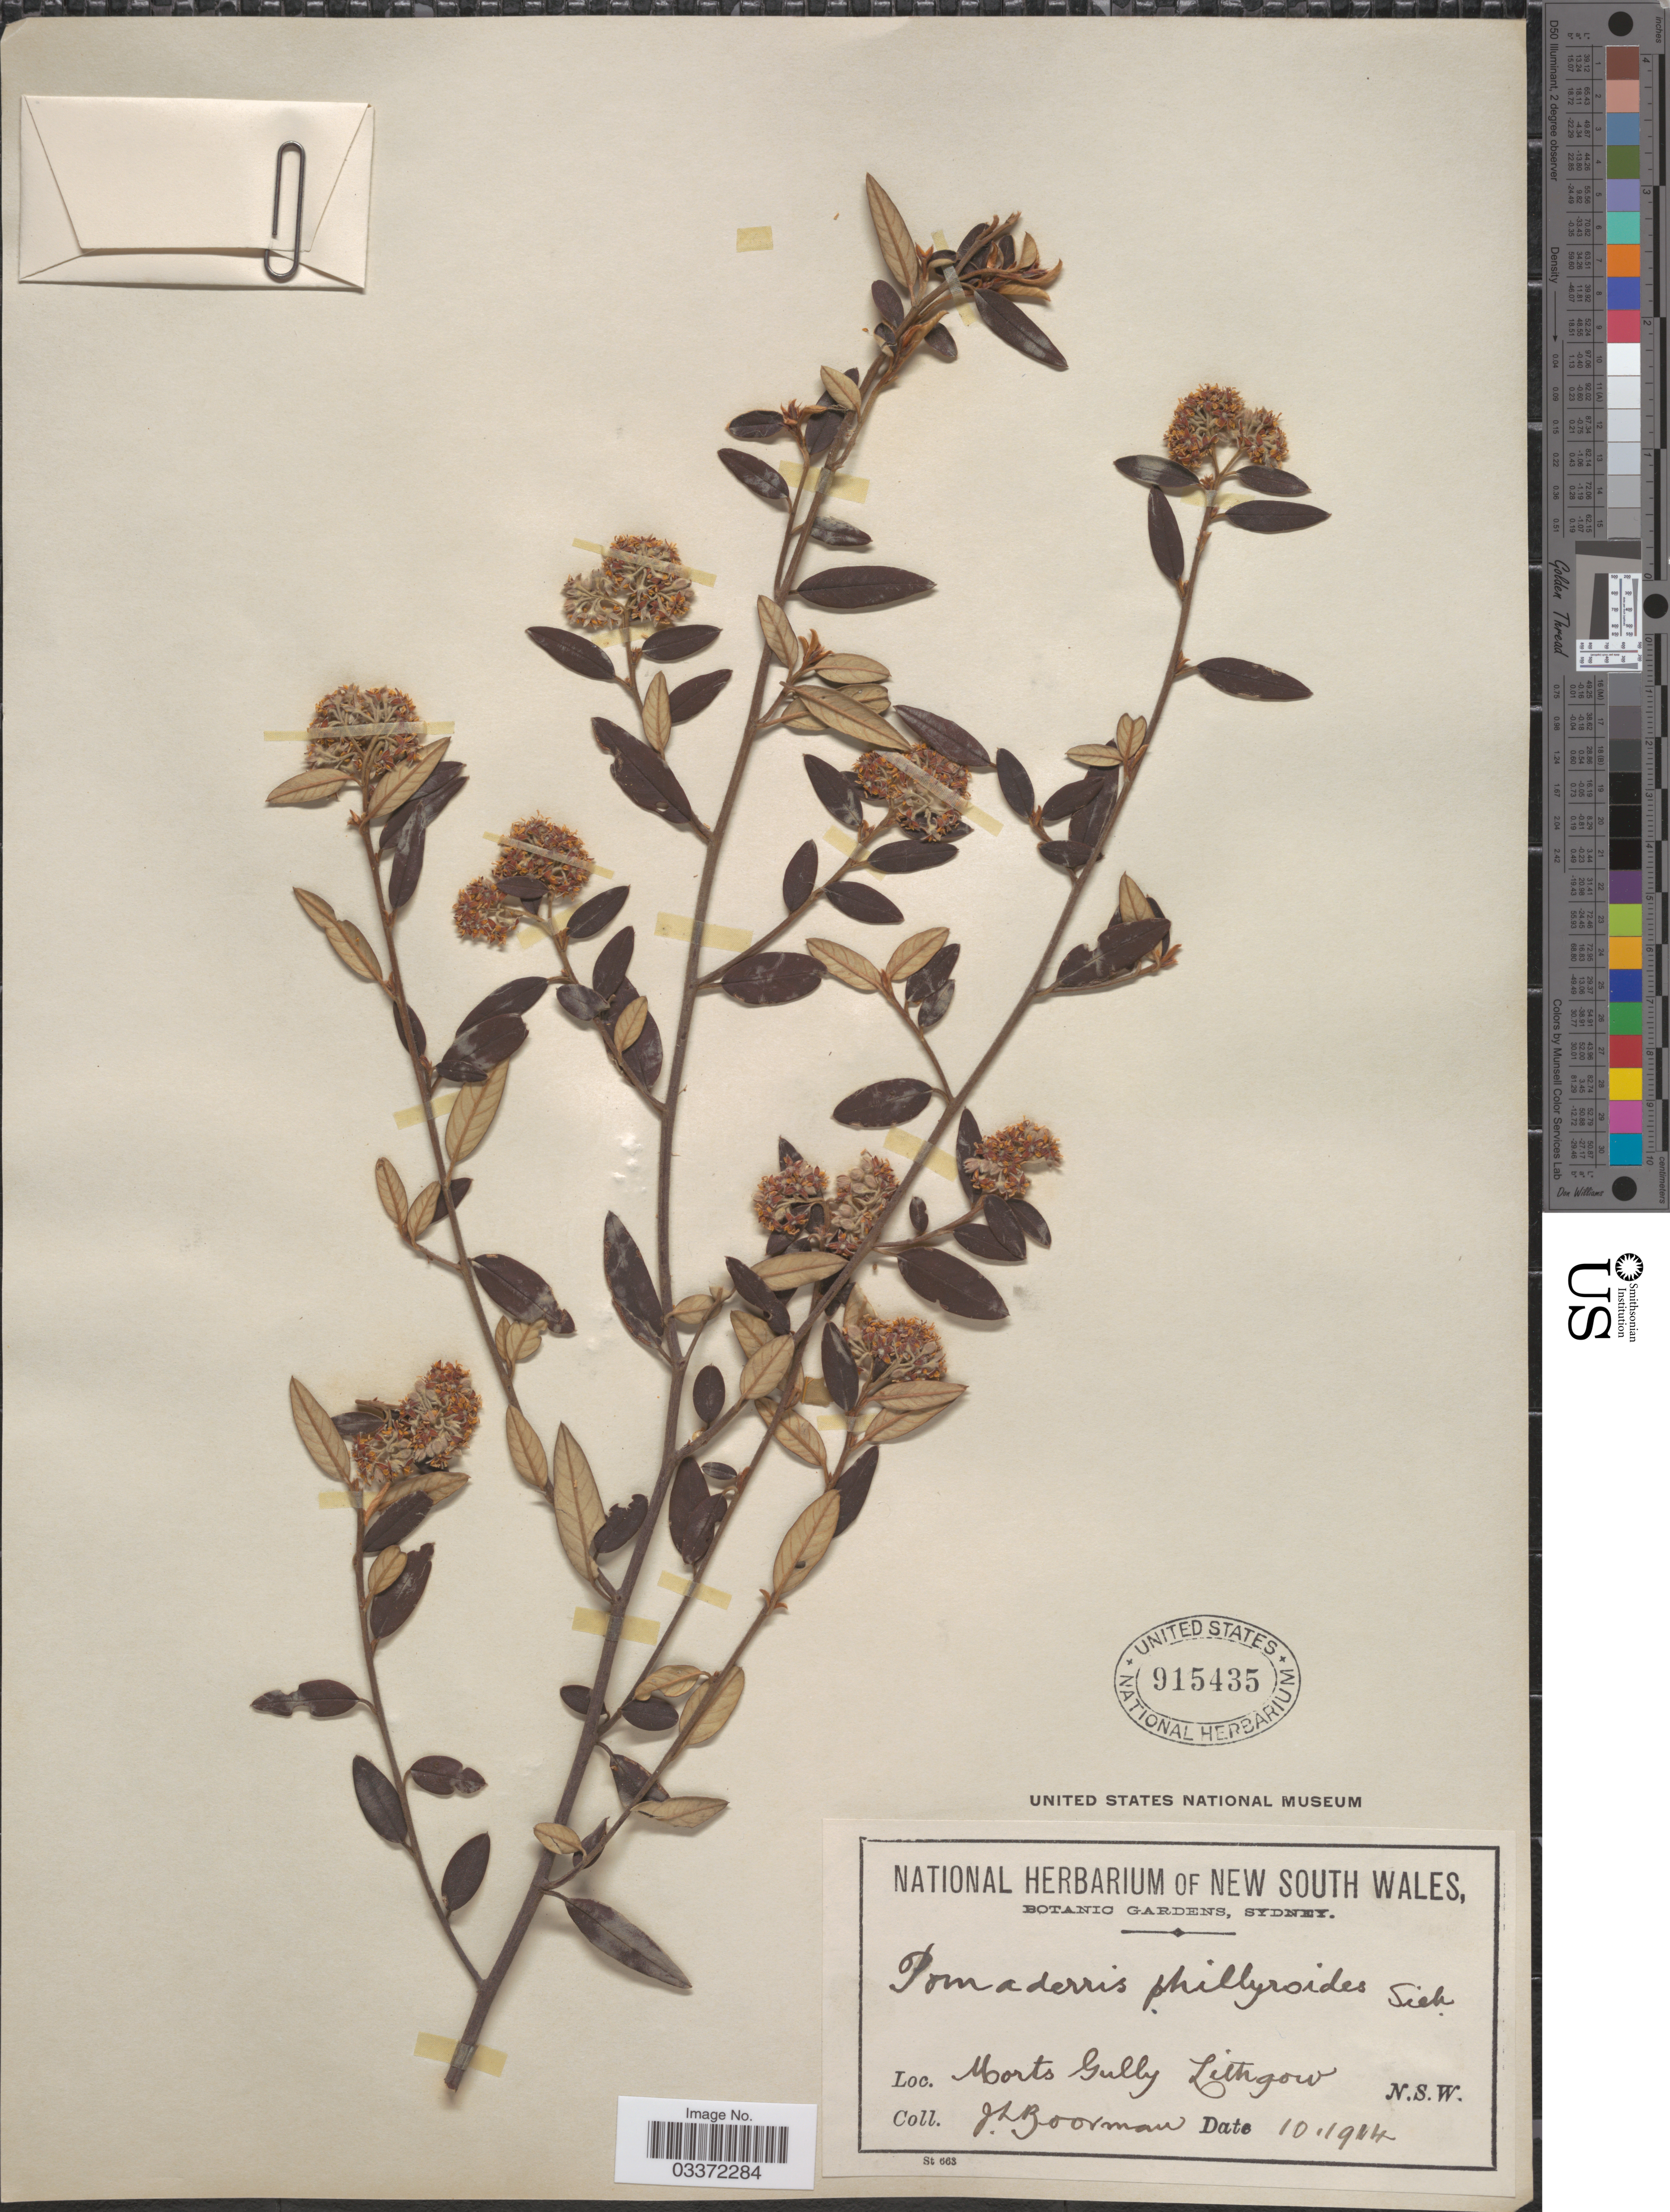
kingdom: Plantae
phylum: Tracheophyta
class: Magnoliopsida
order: Rosales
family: Rhamnaceae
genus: Pomaderris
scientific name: Pomaderris phyllirioides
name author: DC.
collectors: J. Boorman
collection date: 1914-10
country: Australia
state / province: New South Wales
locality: Morts Gully Lithgow.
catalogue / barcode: US 915435